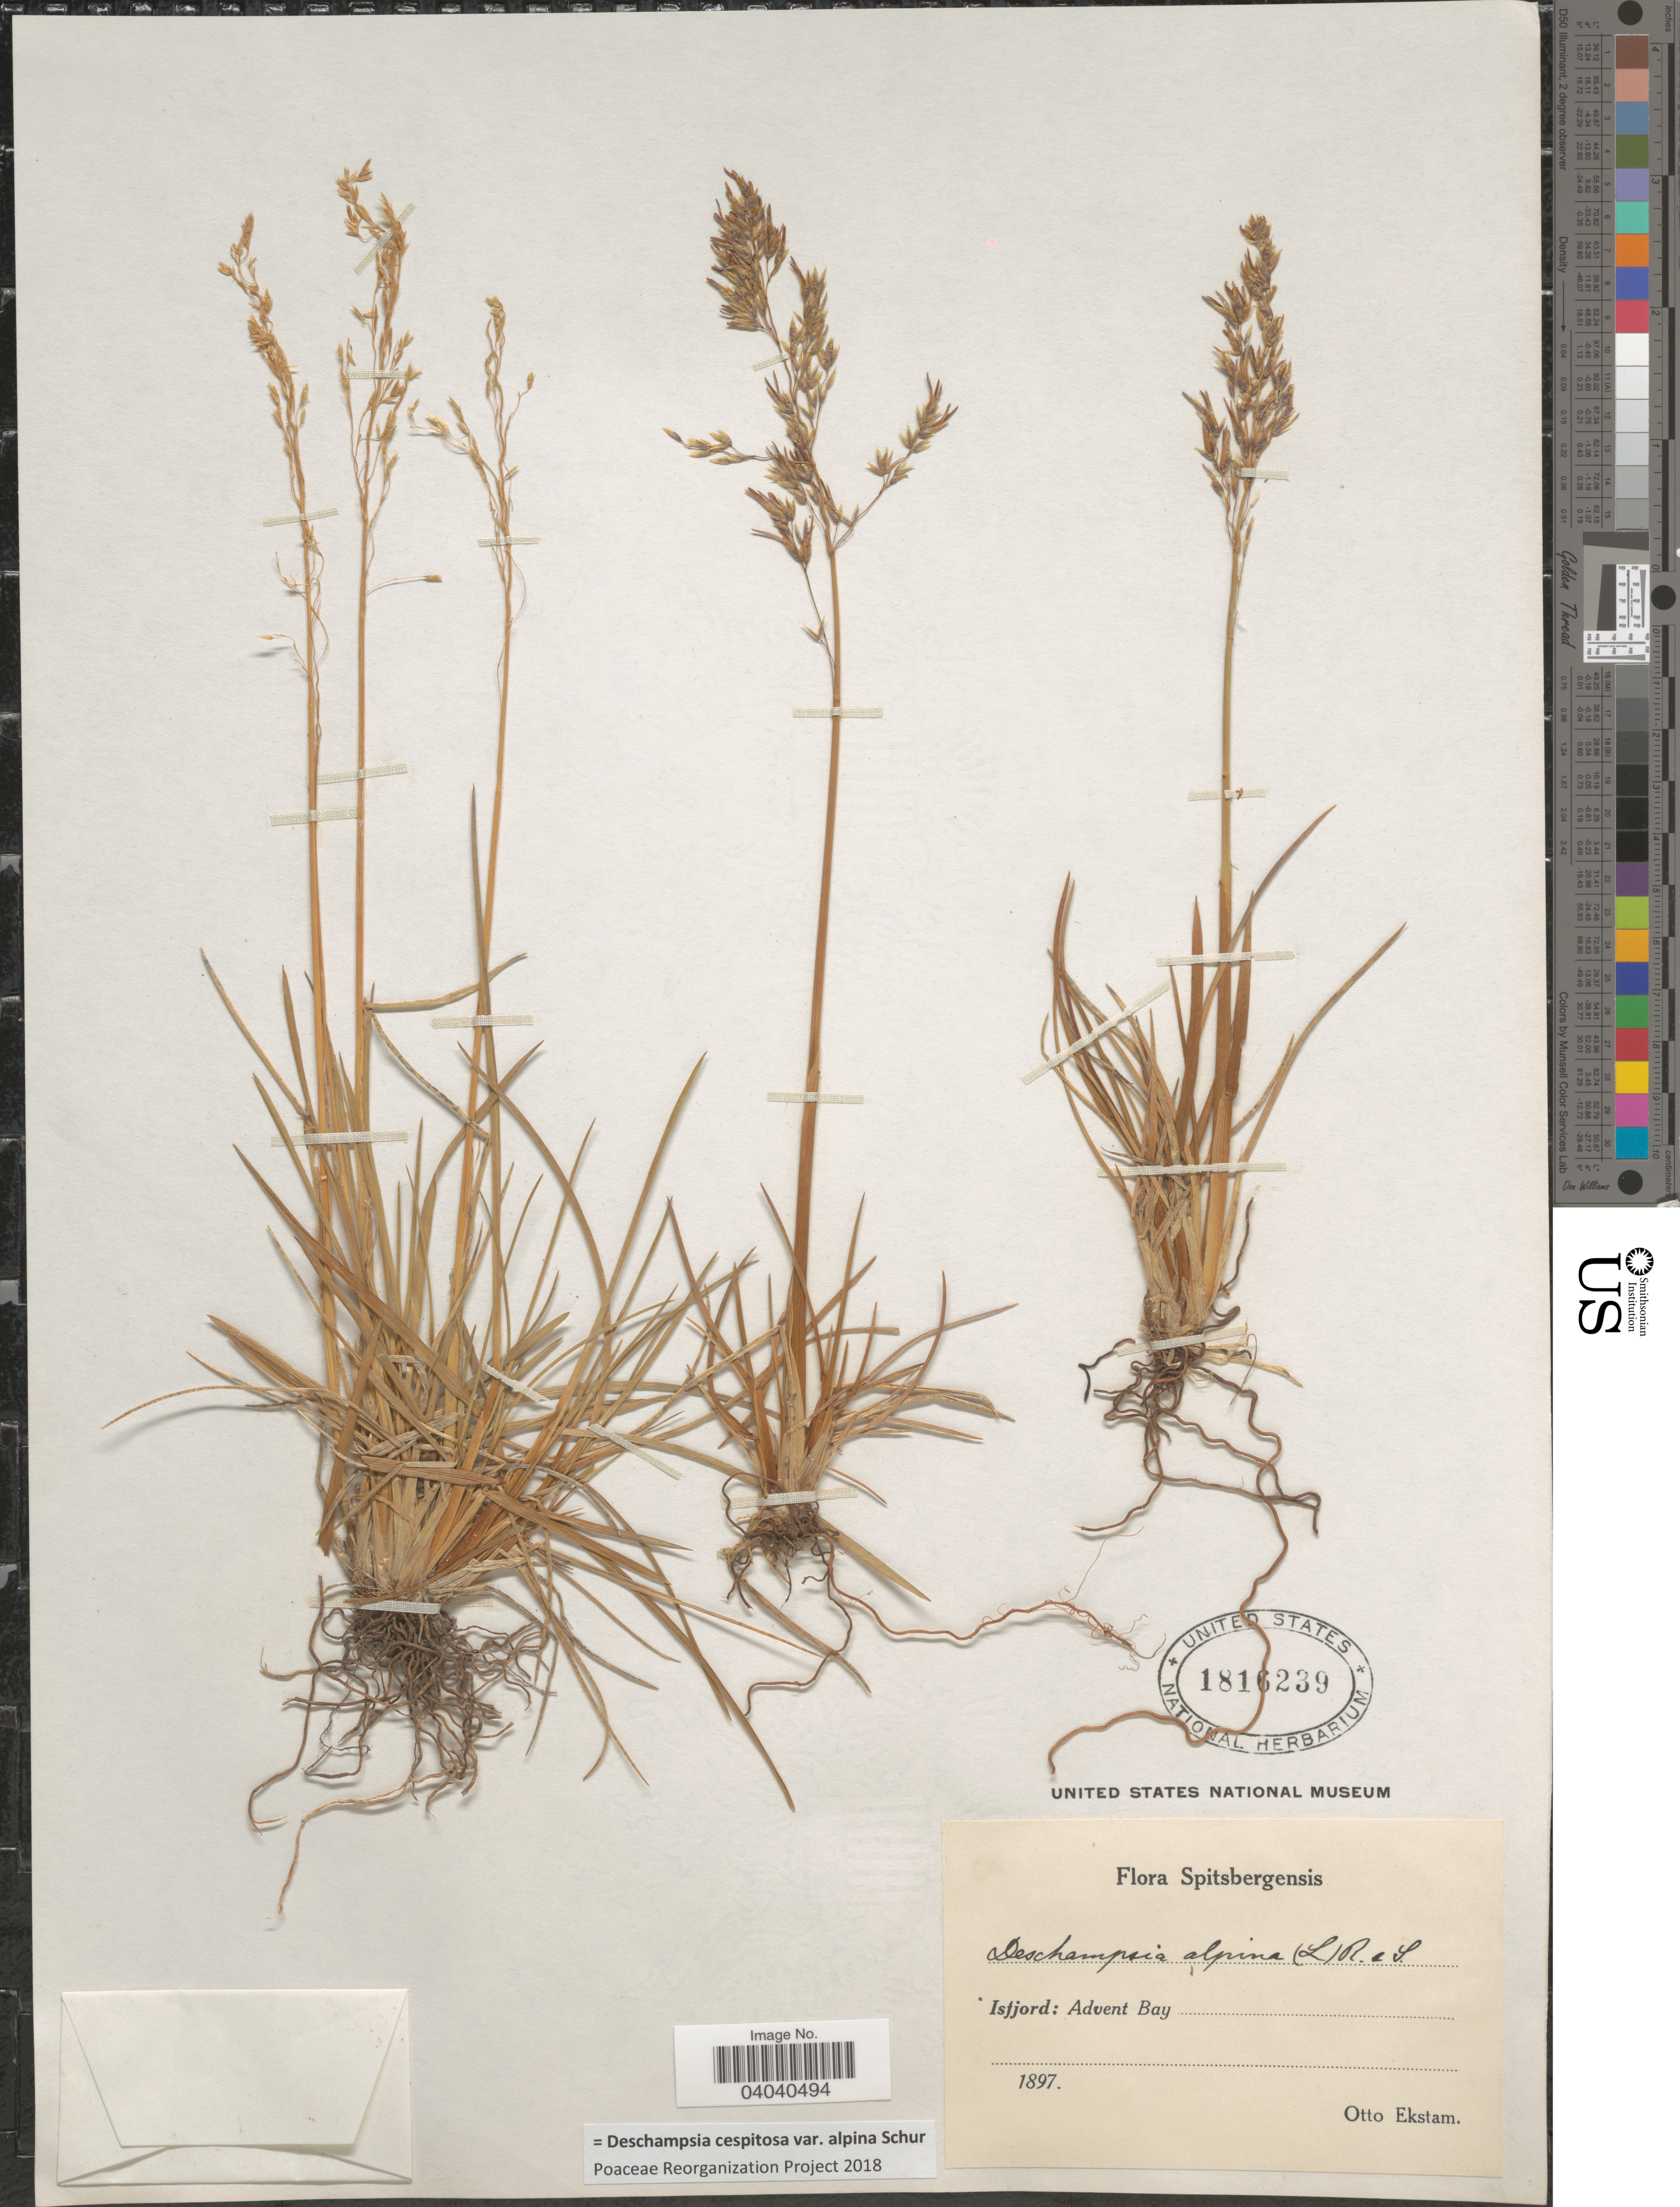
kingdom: Plantae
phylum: Tracheophyta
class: Liliopsida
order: Poales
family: Poaceae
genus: Deschampsia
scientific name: Deschampsia cespitosa var. alpina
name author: Vasey ex W.J. Beal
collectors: O. Ekstam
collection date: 1897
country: Norway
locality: Spitbergensis. Isfjord: Advent Bay.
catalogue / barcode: US 1816239